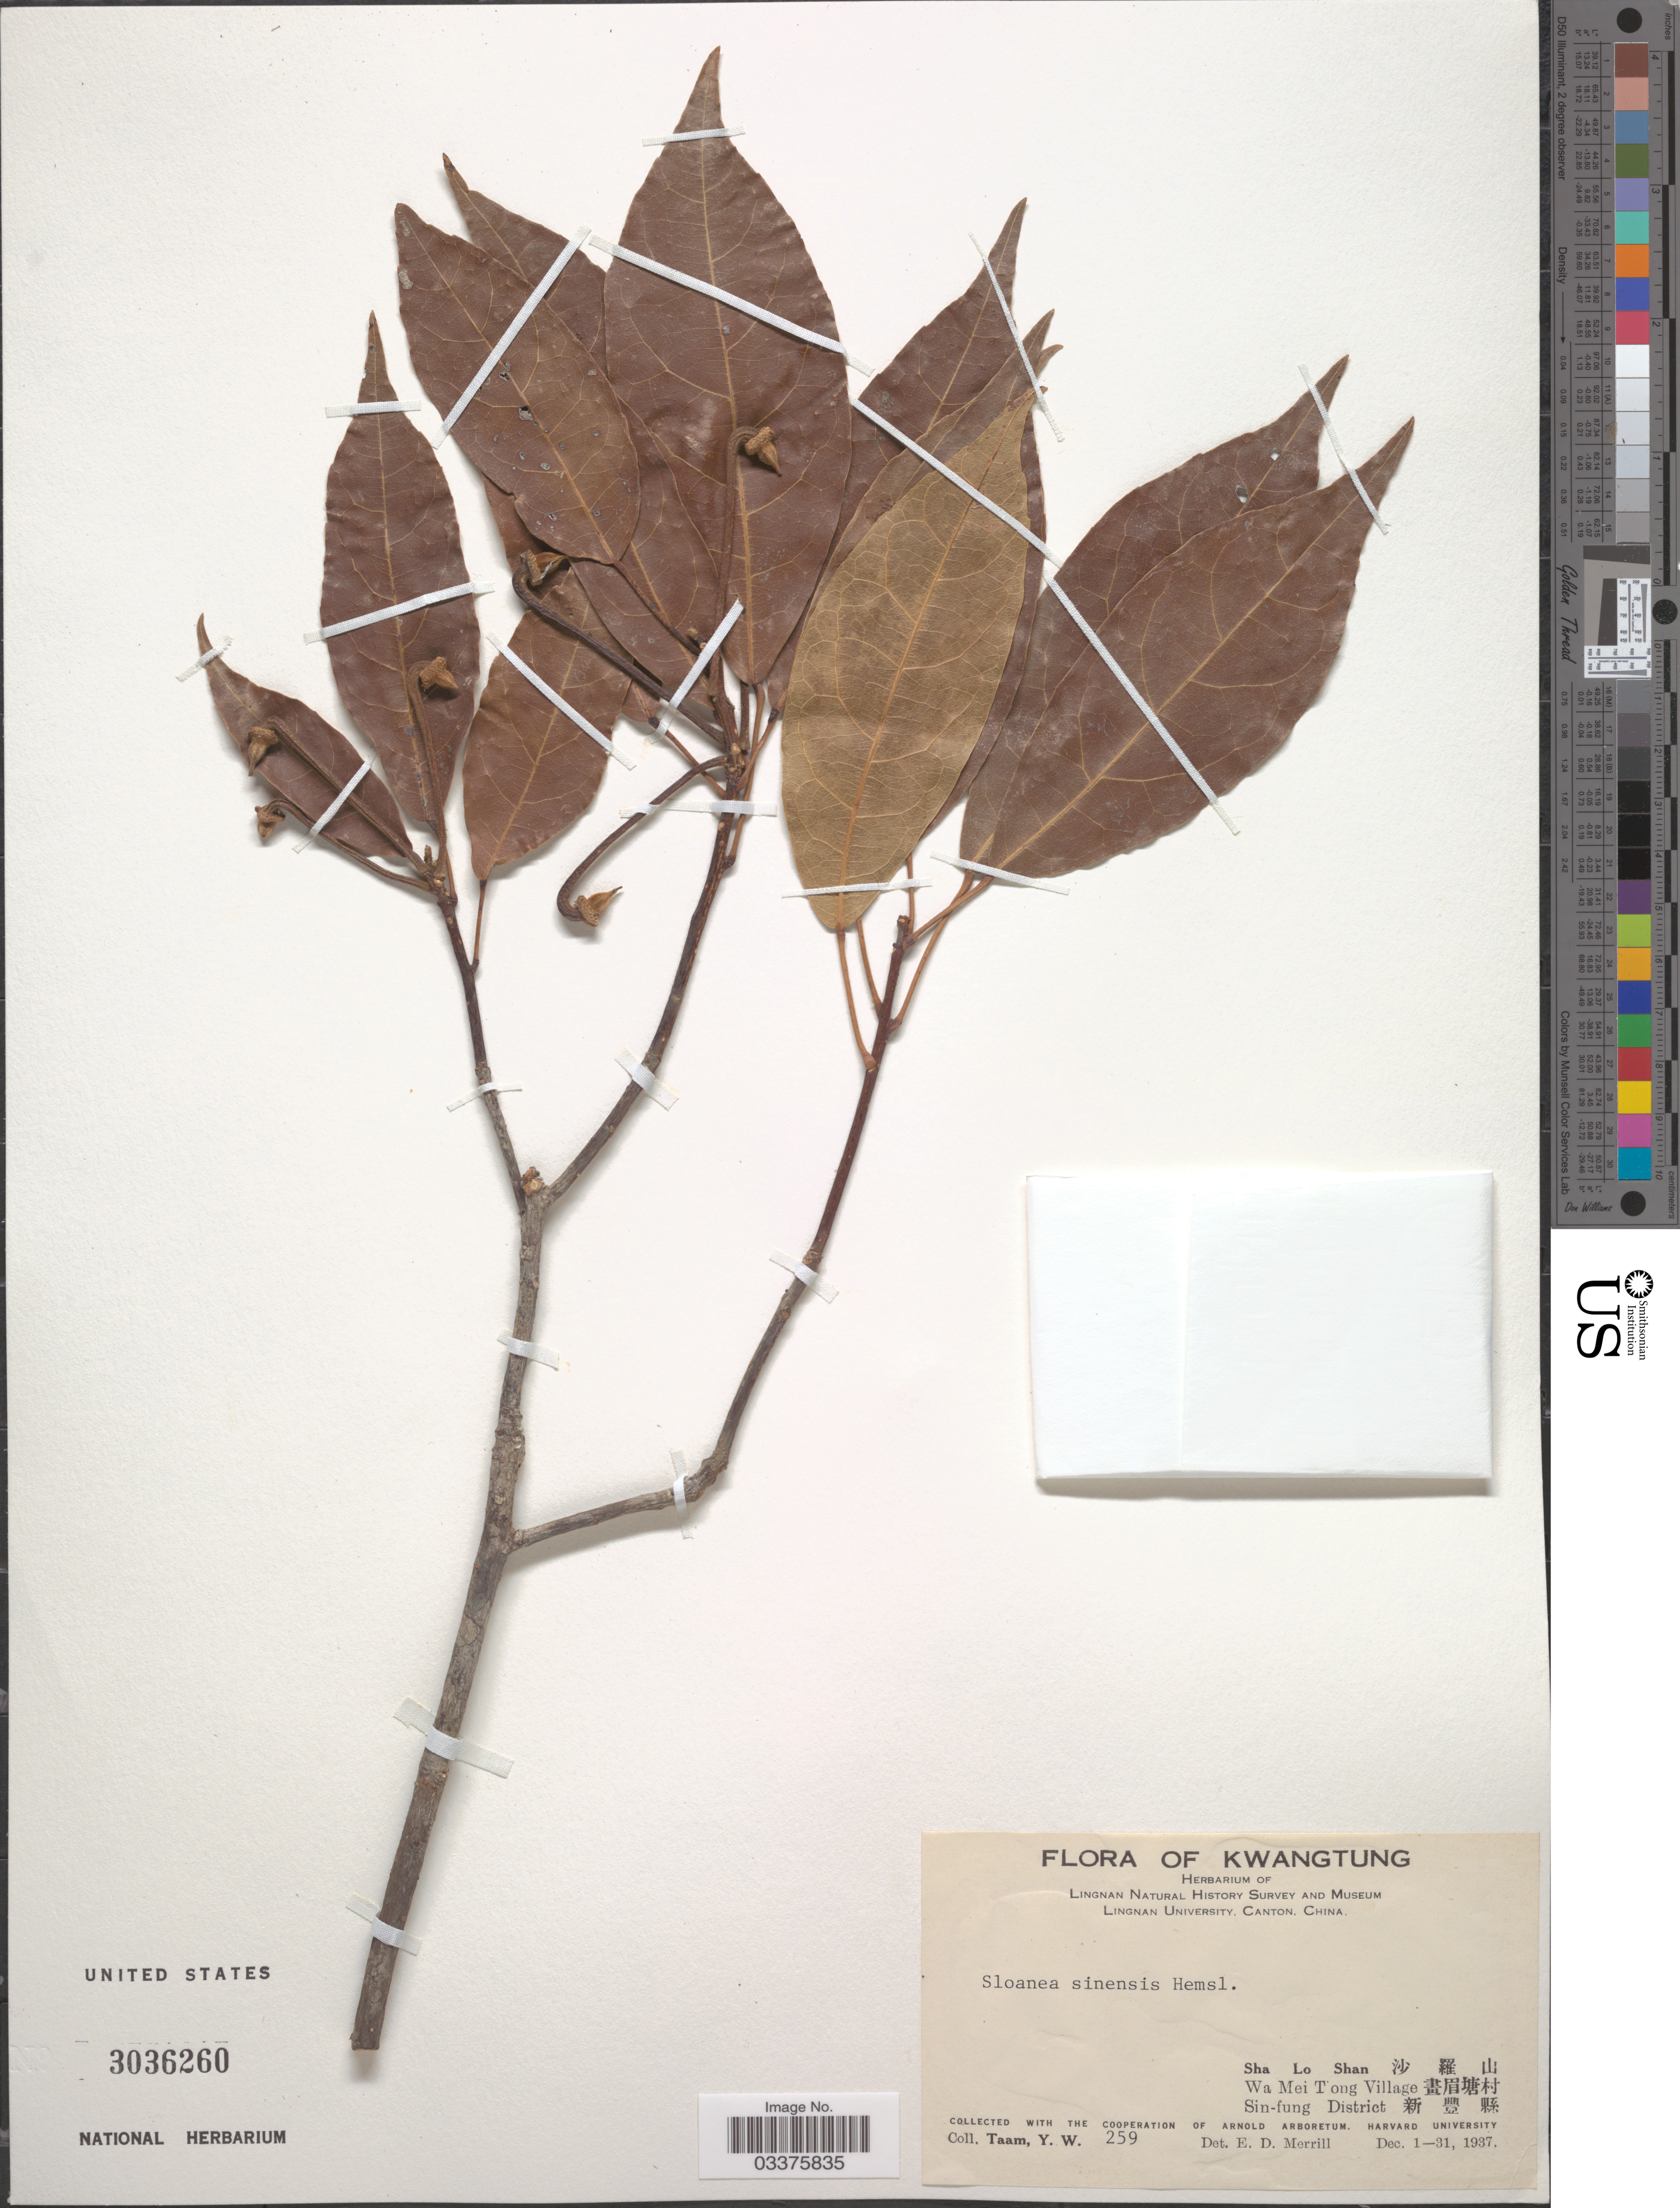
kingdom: Plantae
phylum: Tracheophyta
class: Magnoliopsida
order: Oxalidales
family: Elaeocarpaceae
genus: Sloanea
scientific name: Sloanea sinensis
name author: (Hance) Hu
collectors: Y. W. Taam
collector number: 259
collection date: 1937-12-01/1937-12-31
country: China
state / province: Guangdong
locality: Kwatung.Sha Lo Shan Wa Mei T'ong Vilage Sin-fung District .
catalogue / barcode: US 3036260